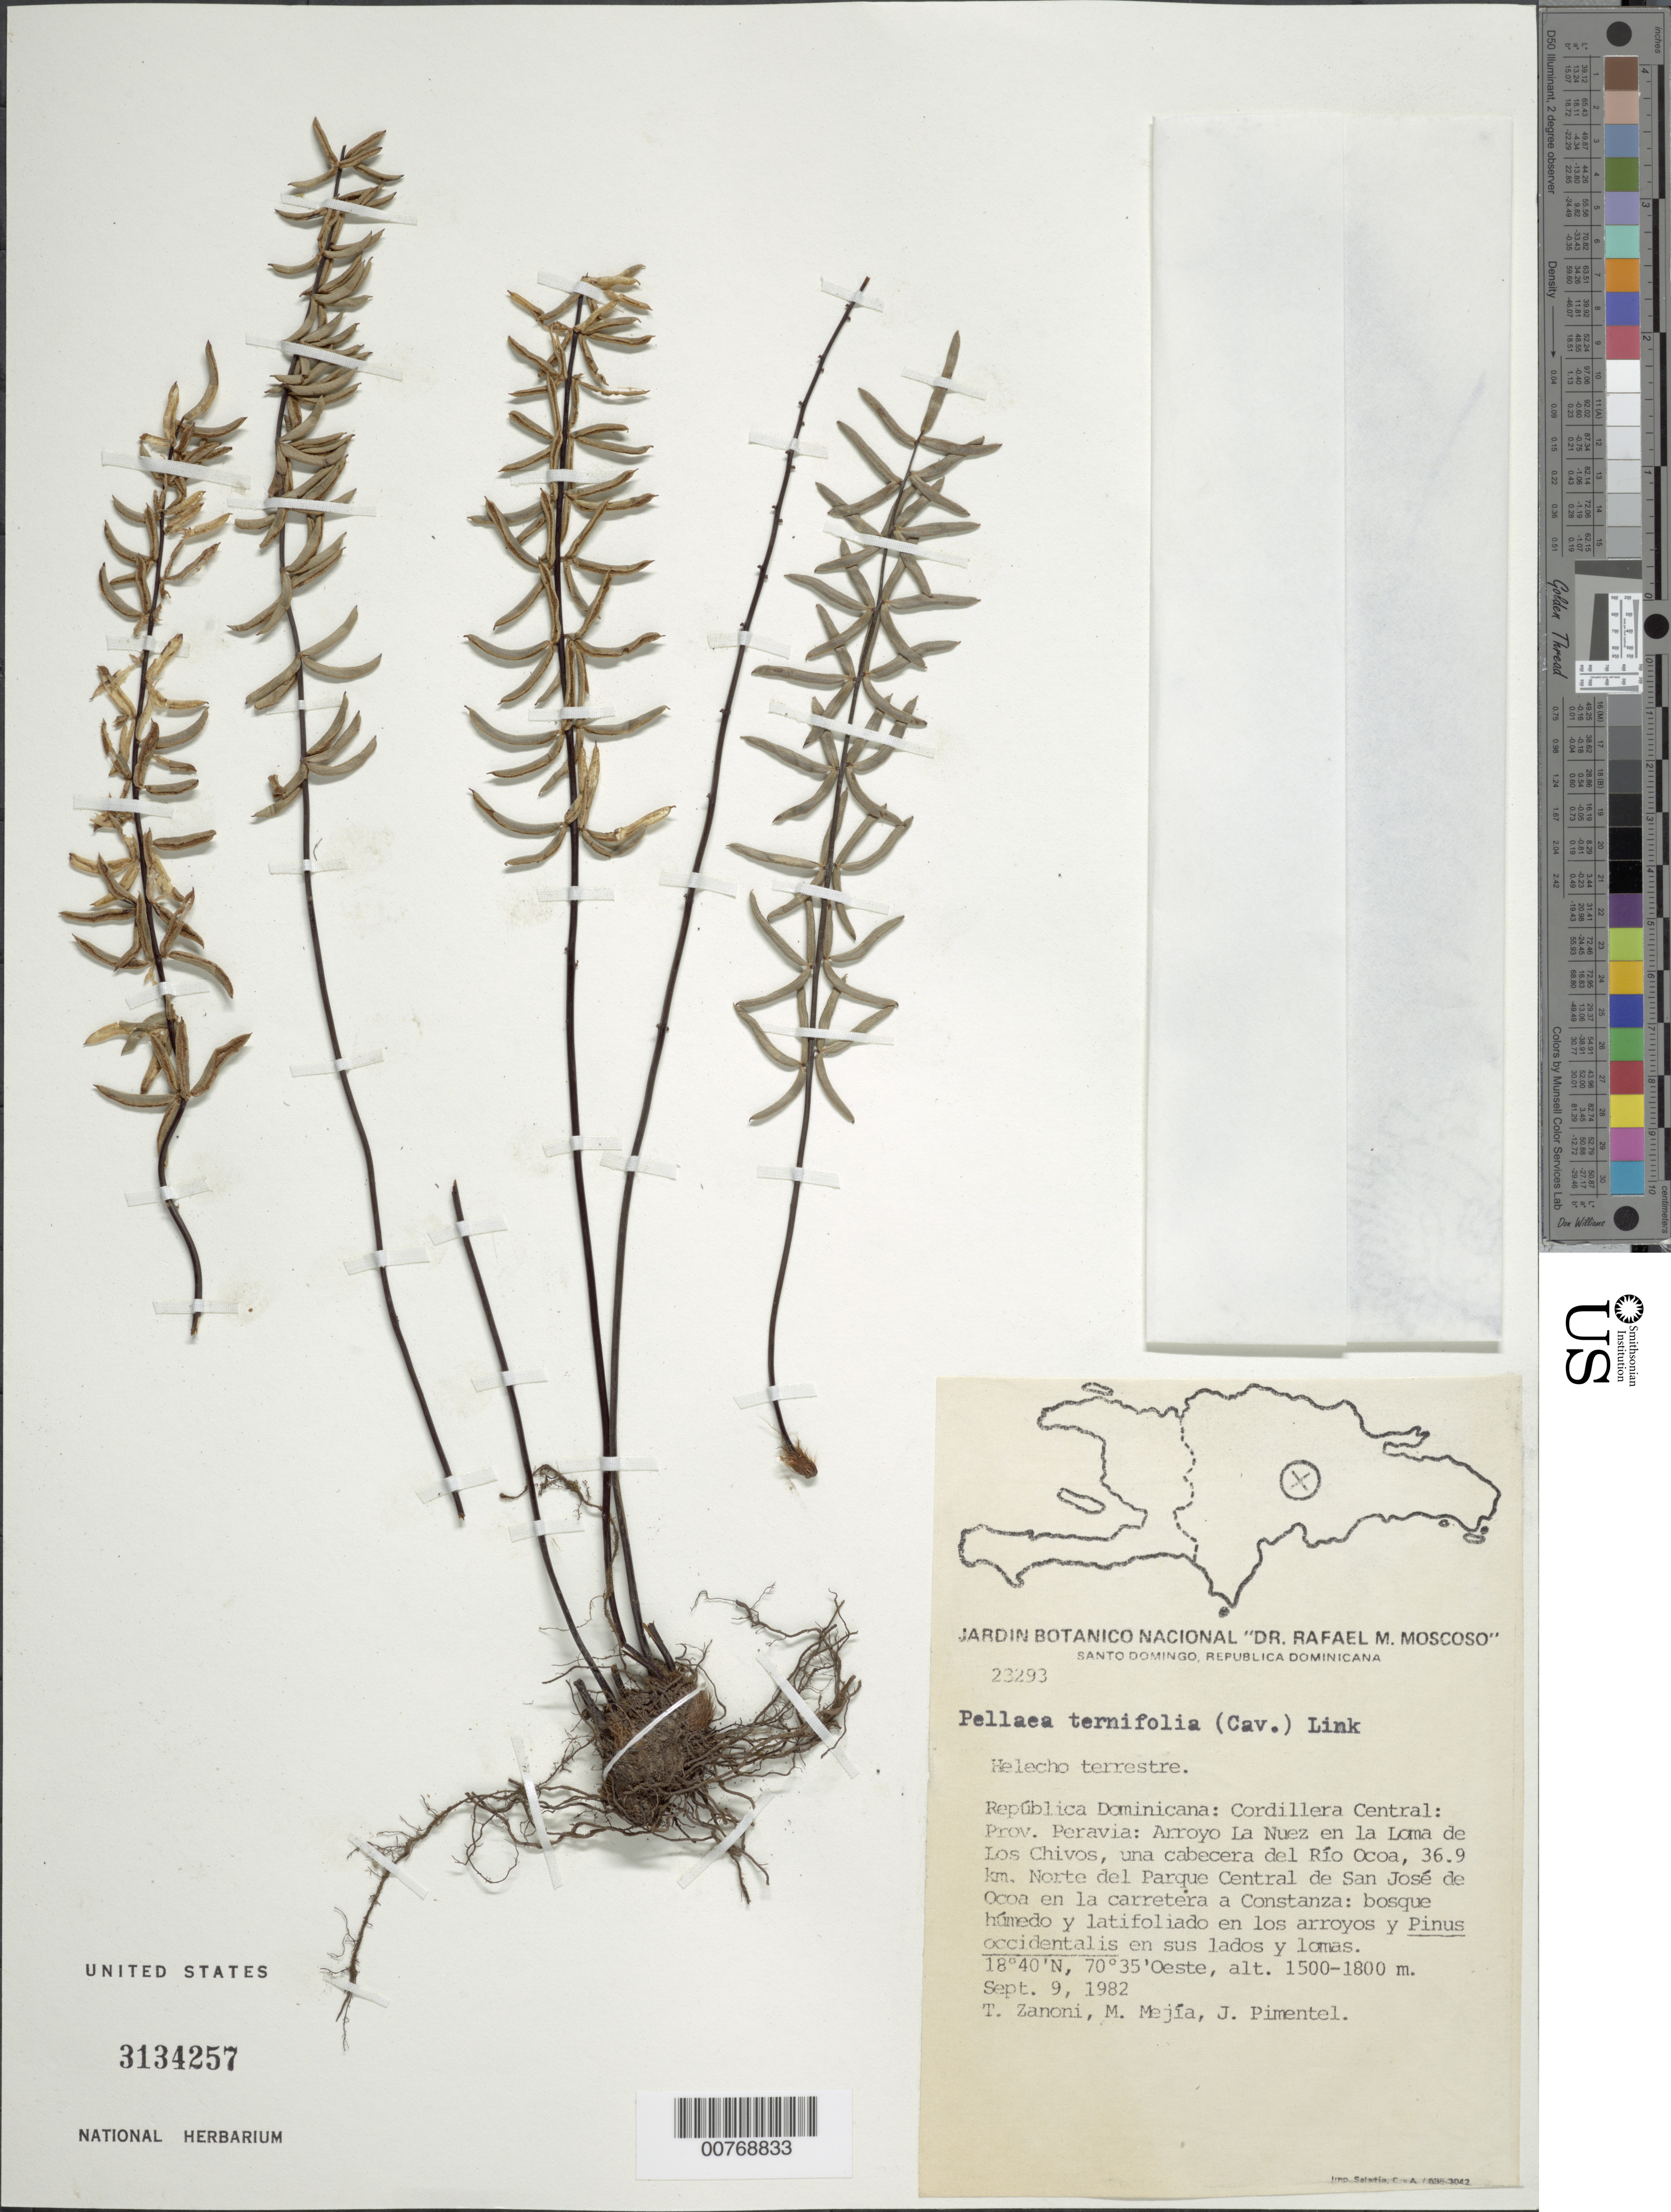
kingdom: Plantae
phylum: Tracheophyta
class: Polypodiopsida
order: Polypodiales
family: Pteridaceae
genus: Pellaea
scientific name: Pellaea ternifolia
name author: (Cav.) Link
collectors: T. A. Zanoni, M. Mejia & J. Pimentel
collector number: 23293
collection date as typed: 09 Sep 1982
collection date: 1982-09-09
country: Dominican Republic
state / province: Peravia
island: Hispaniola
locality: Cordillera Central, Arroyo La Nuez en la Loma de Los Chivos, una cabecera del Río Ocoa en la carretera a Constanza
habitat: Bosque humedo y latifoliado en los arroyos y Pinus occidentalis en sus lados y lomas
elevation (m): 1500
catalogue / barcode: US 3134257